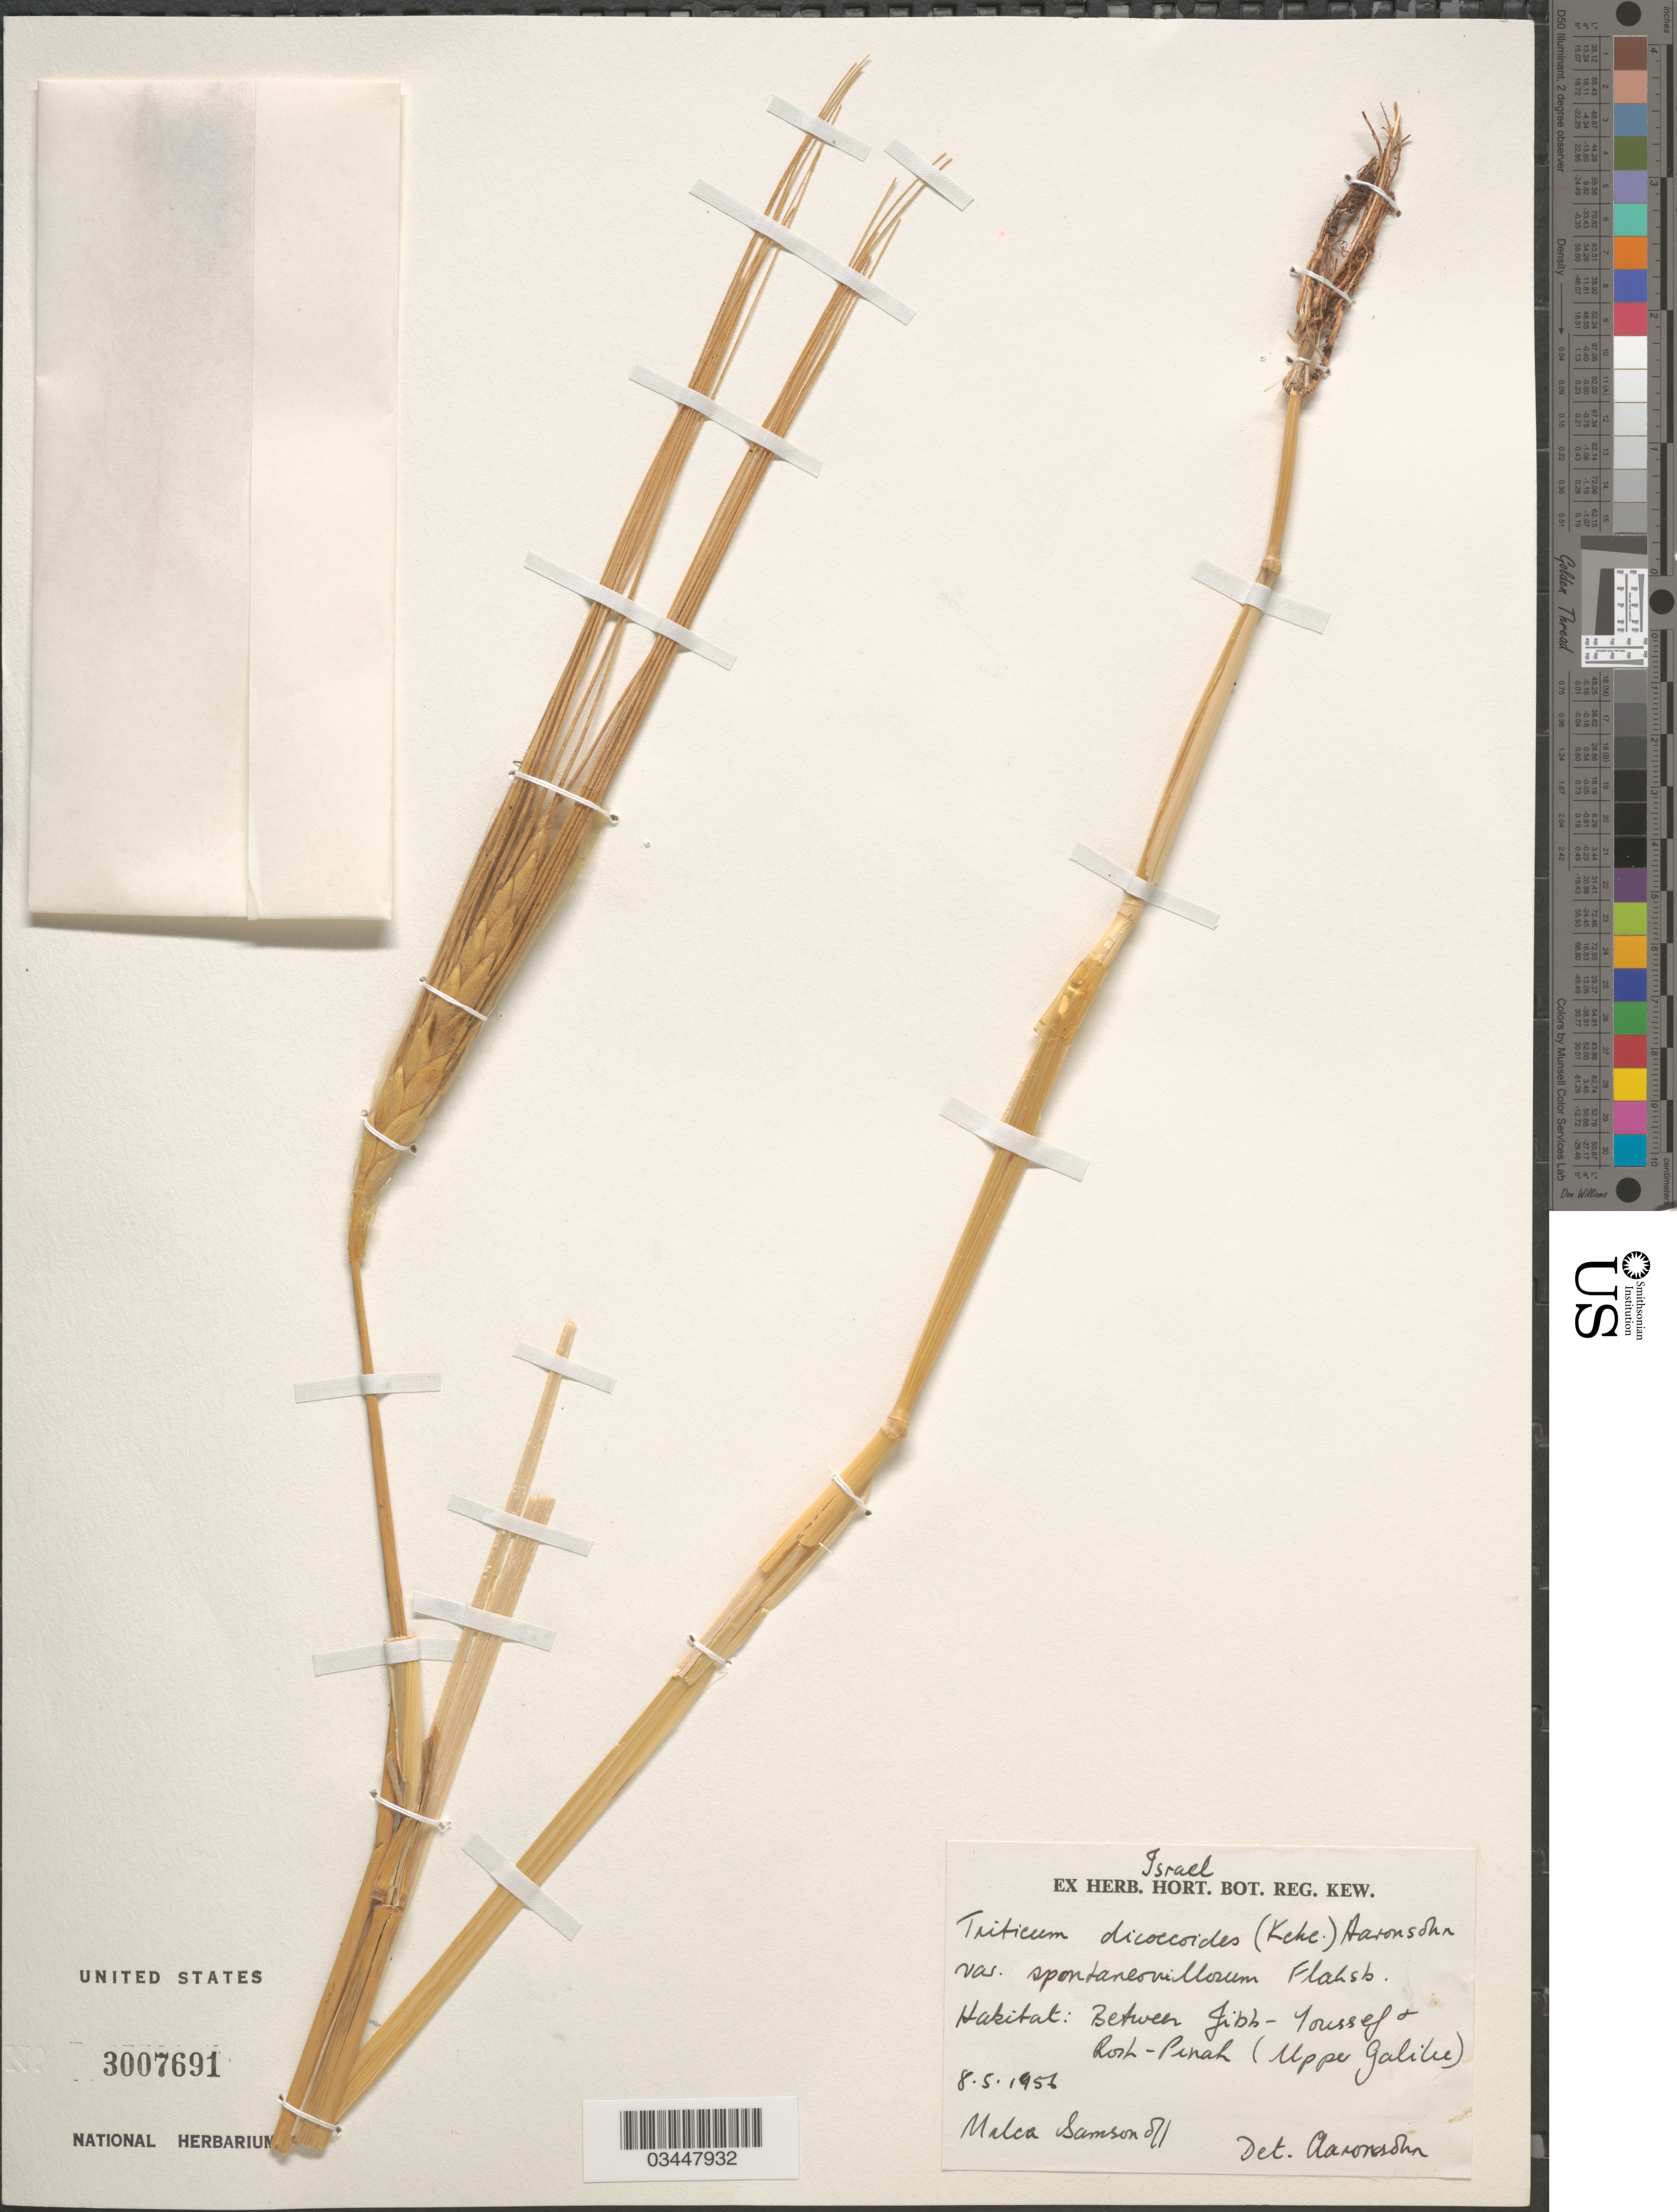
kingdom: Plantae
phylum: Tracheophyta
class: Liliopsida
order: Poales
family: Poaceae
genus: Triticum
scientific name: Triticum dicoccoides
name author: (Körn.) Körn. ex Schweinf.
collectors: M. Samson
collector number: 511*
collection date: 1956-05-08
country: Israel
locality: Between Jibb-Youssef & Rosh-Pinah (Upper Galilee).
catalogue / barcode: US 3007691